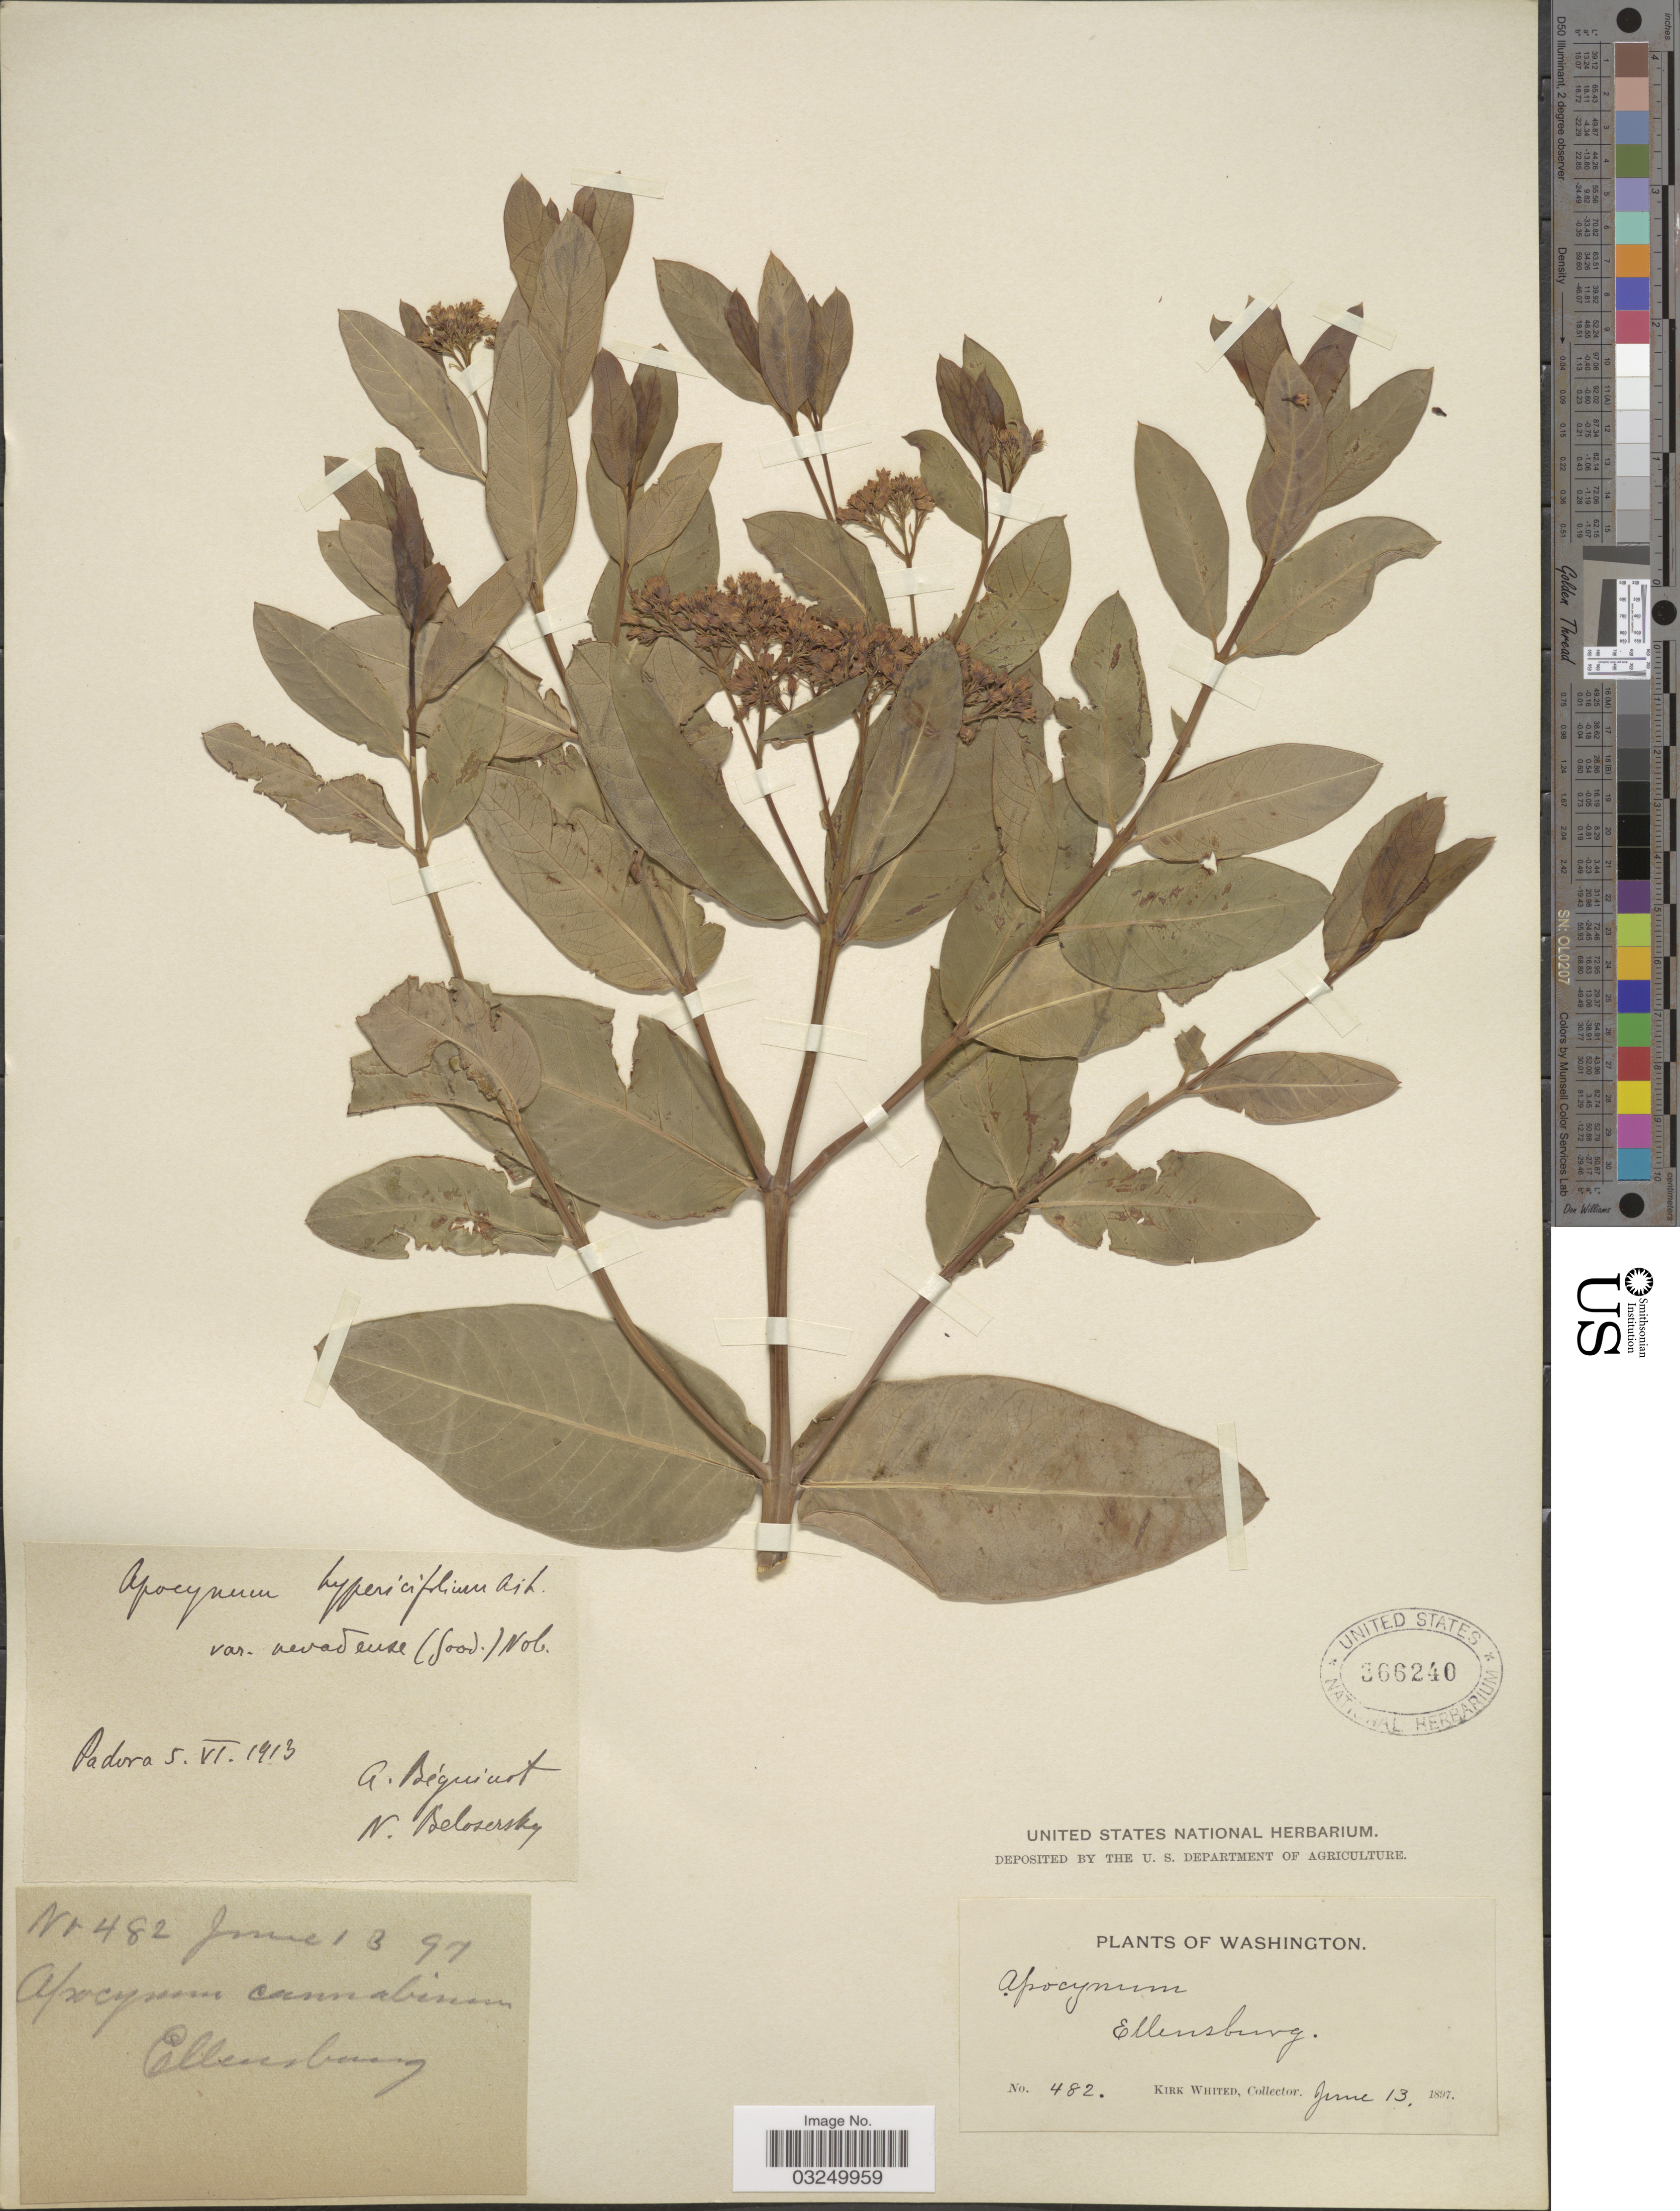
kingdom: Plantae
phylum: Tracheophyta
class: Magnoliopsida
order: Gentianales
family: Apocynaceae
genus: Apocynum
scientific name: Apocynum nevadense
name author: Goodd.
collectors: K. Whited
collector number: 482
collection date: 1897-06-13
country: United States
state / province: Washington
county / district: Kittitas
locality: Ellensburg.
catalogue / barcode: US 366240